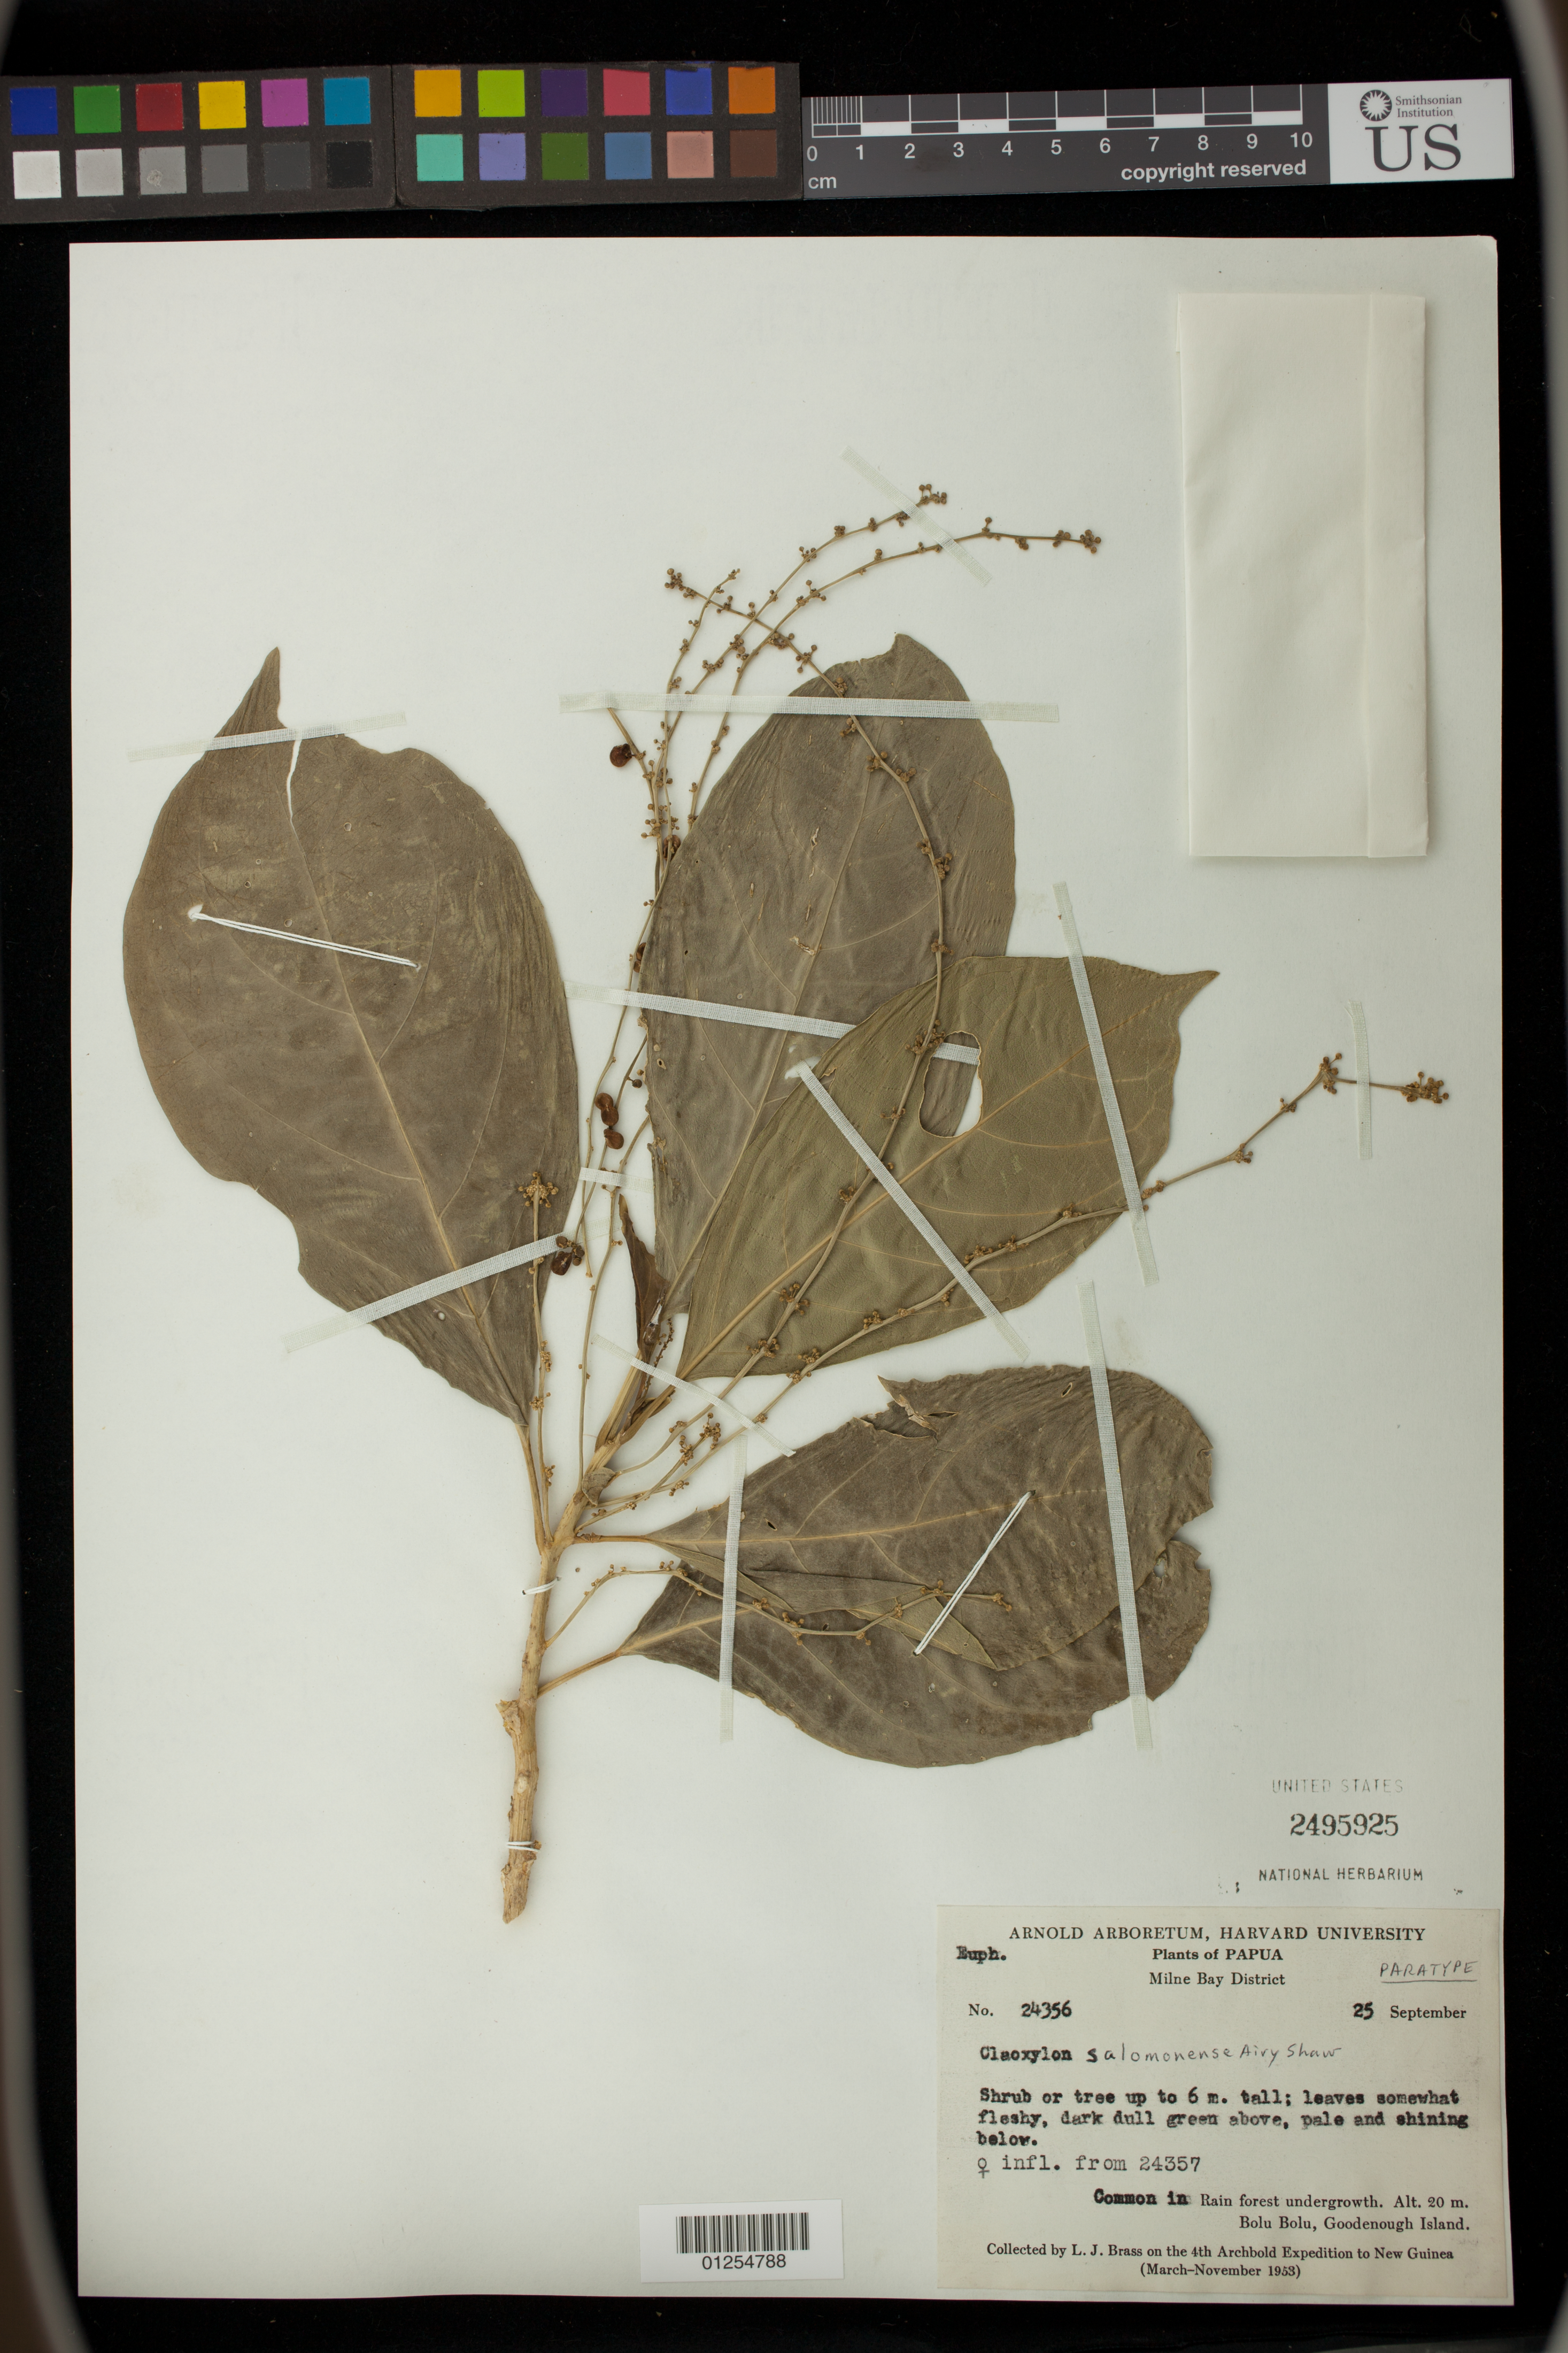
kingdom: Plantae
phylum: Tracheophyta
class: Magnoliopsida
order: Malpighiales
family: Euphorbiaceae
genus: Claoxylon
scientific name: Claoxylon salomonense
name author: Airy Shaw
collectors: L. J. Brass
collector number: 24356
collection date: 1953-03/1953-11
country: Papua New Guinea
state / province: Milne Bay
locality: Bolu Bolu, Goodenough Island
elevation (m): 20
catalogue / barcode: US 2495925